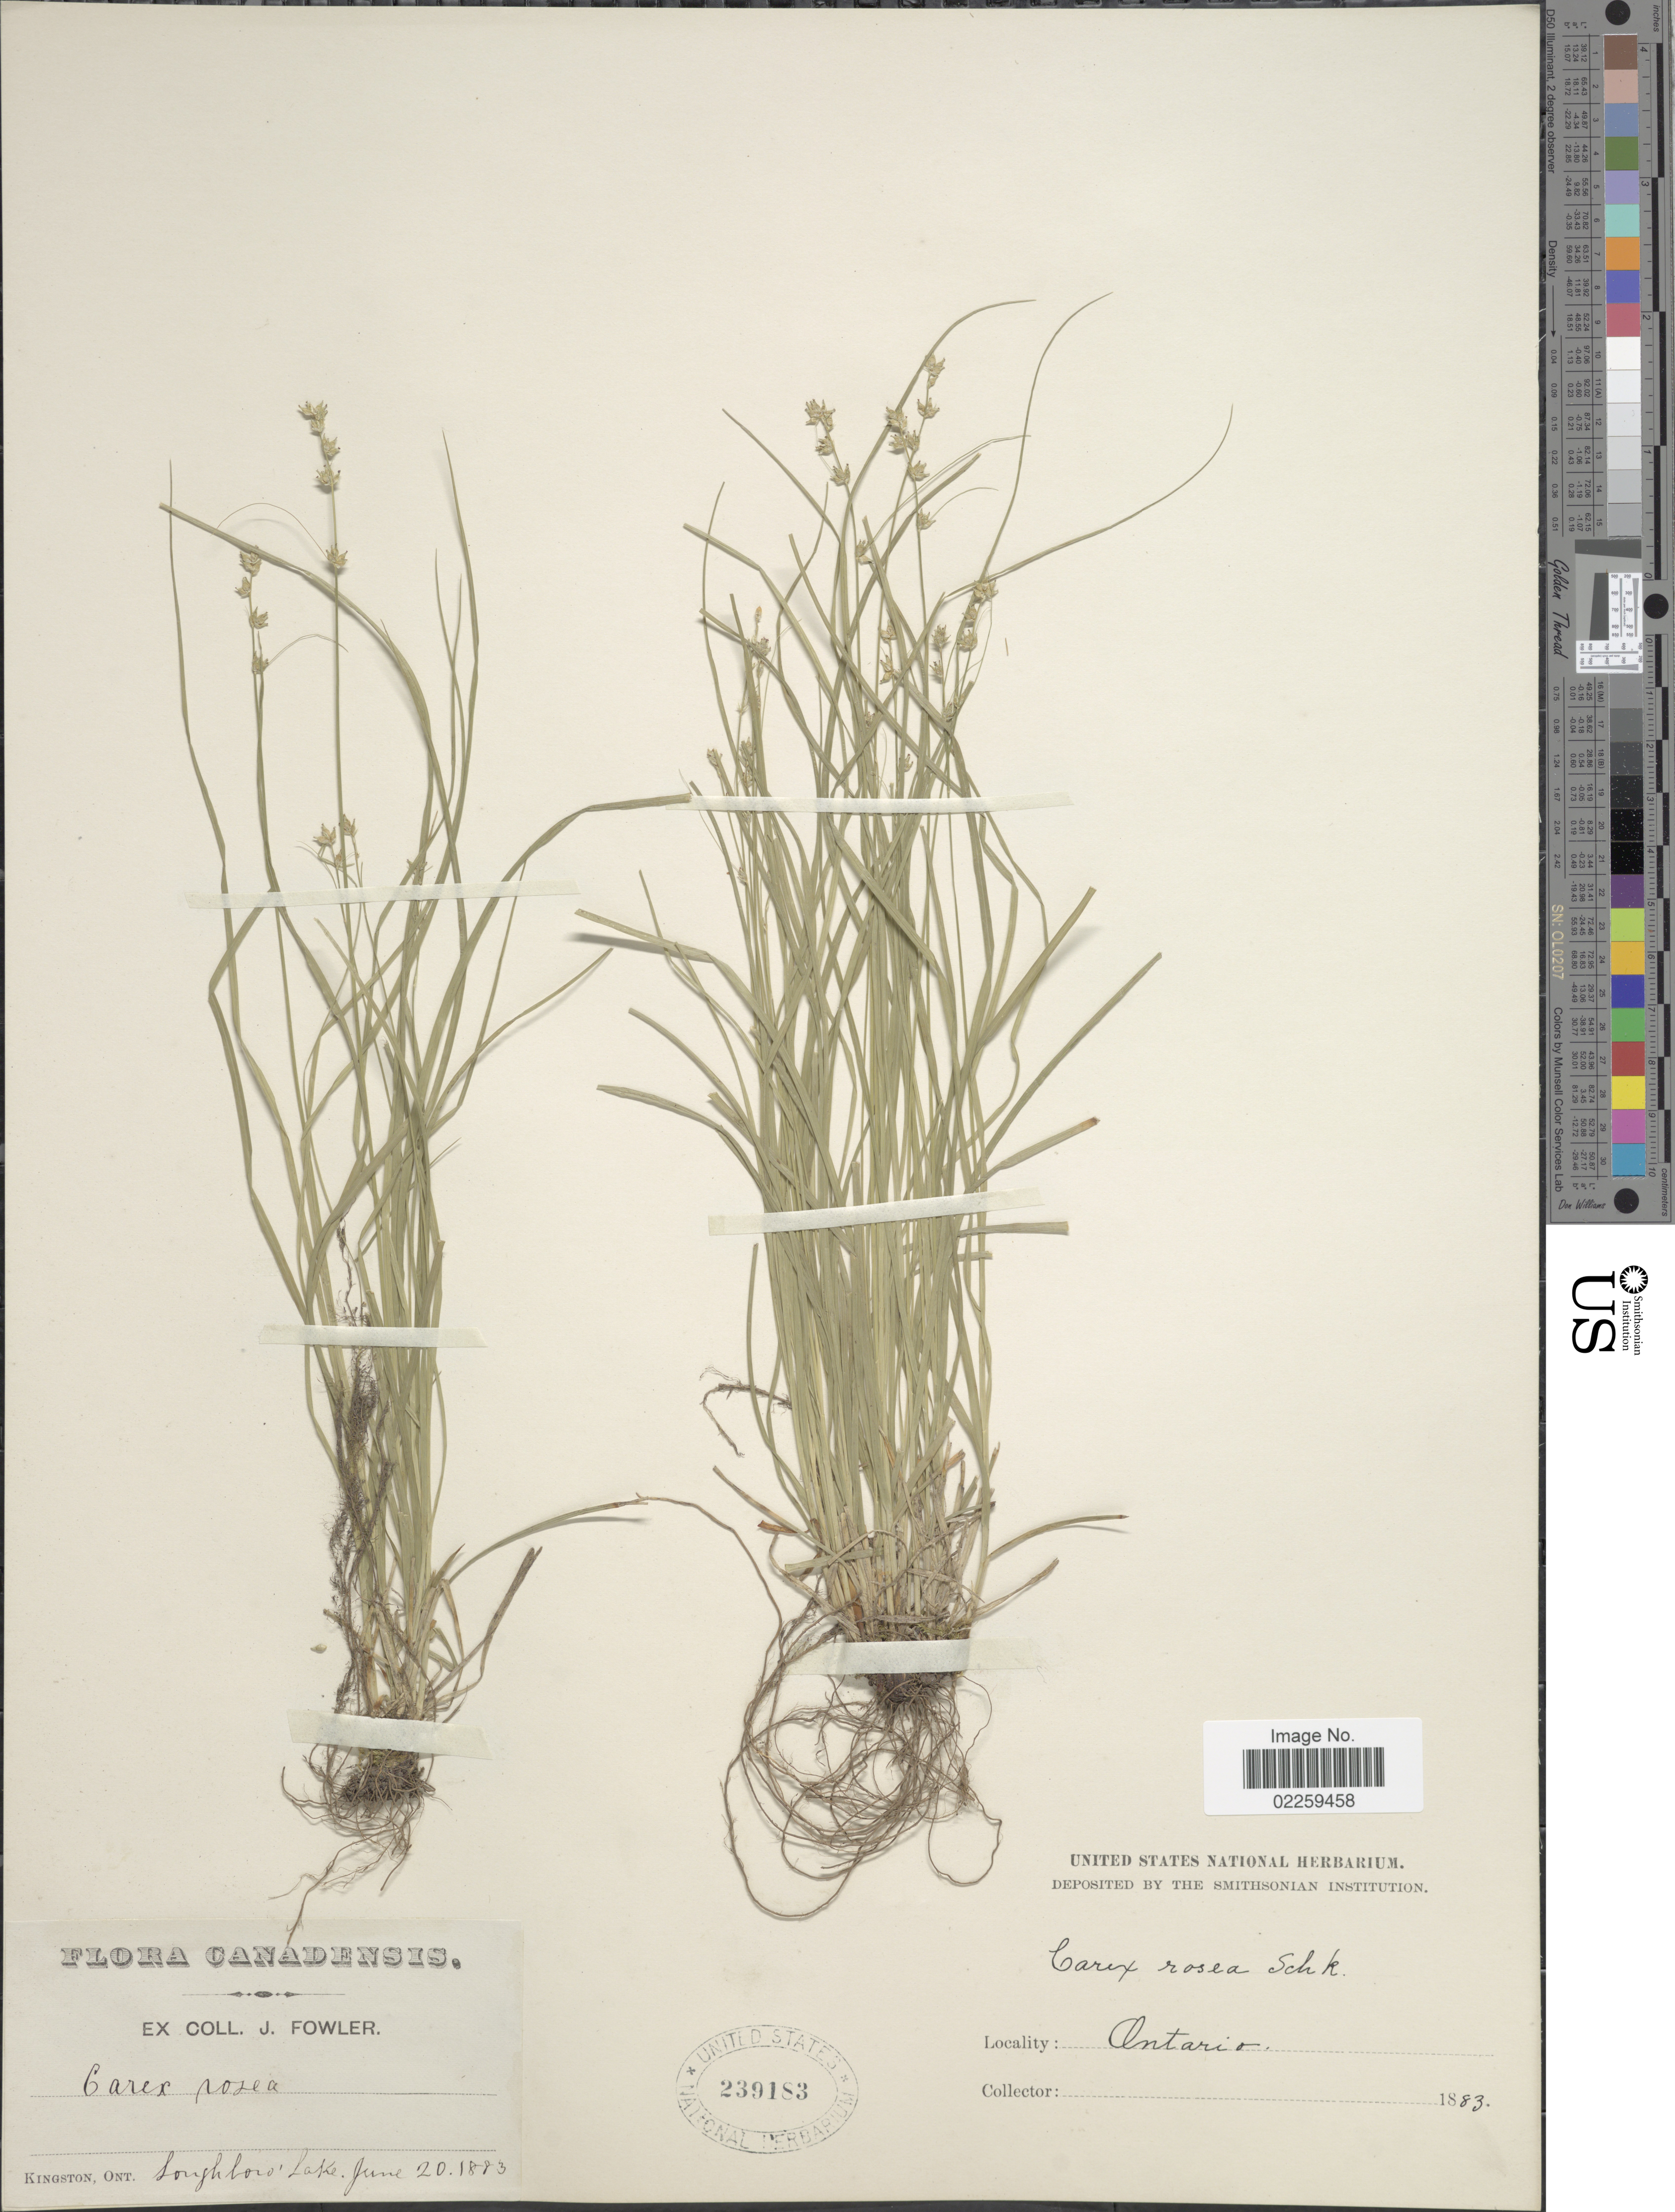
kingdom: Plantae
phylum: Tracheophyta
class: Liliopsida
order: Poales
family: Cyperaceae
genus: Carex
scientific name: Carex rosea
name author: Willd.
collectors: J. P. Fowler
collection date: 1883-06-20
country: Canada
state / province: Ontario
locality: Loughborough Lake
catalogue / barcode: US 239183